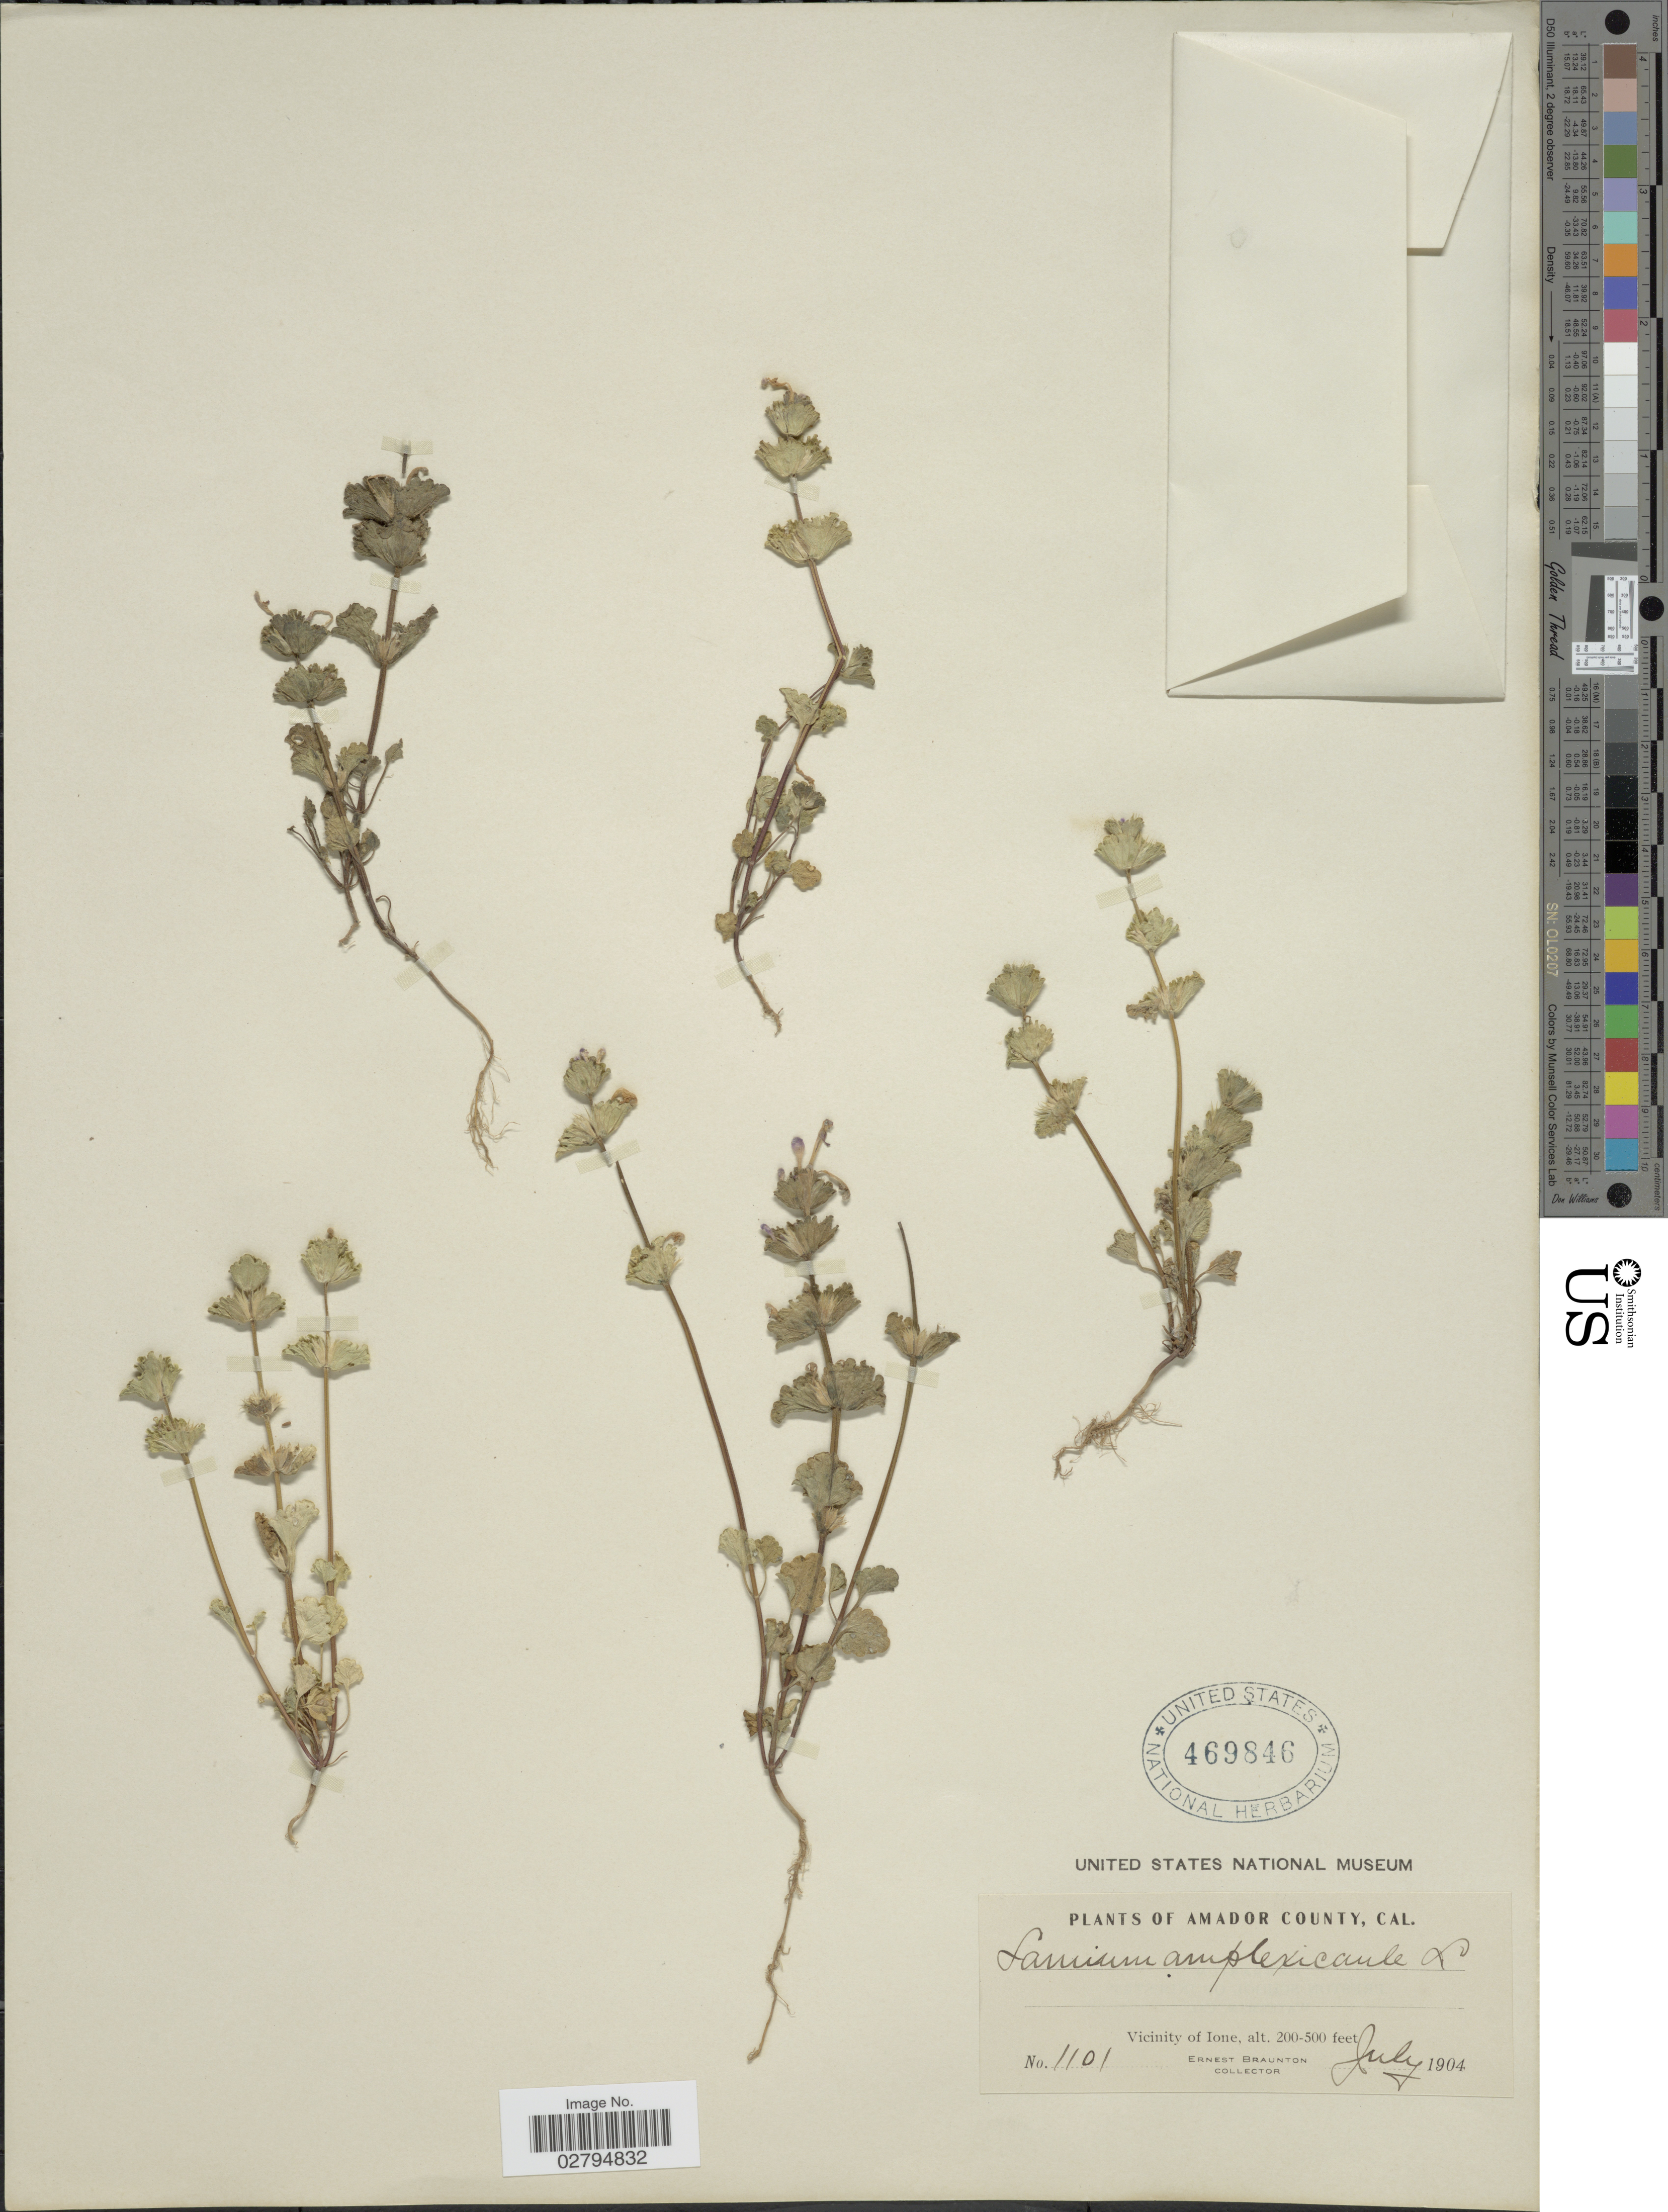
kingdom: Plantae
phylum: Tracheophyta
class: Magnoliopsida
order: Lamiales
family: Lamiaceae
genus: Lamium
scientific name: Lamium amplexicaule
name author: L.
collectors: E. Braunton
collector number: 1101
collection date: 1904-07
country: United States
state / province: California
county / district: Amador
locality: Amador County. Vicinity of Ione.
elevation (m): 61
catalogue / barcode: US 469846